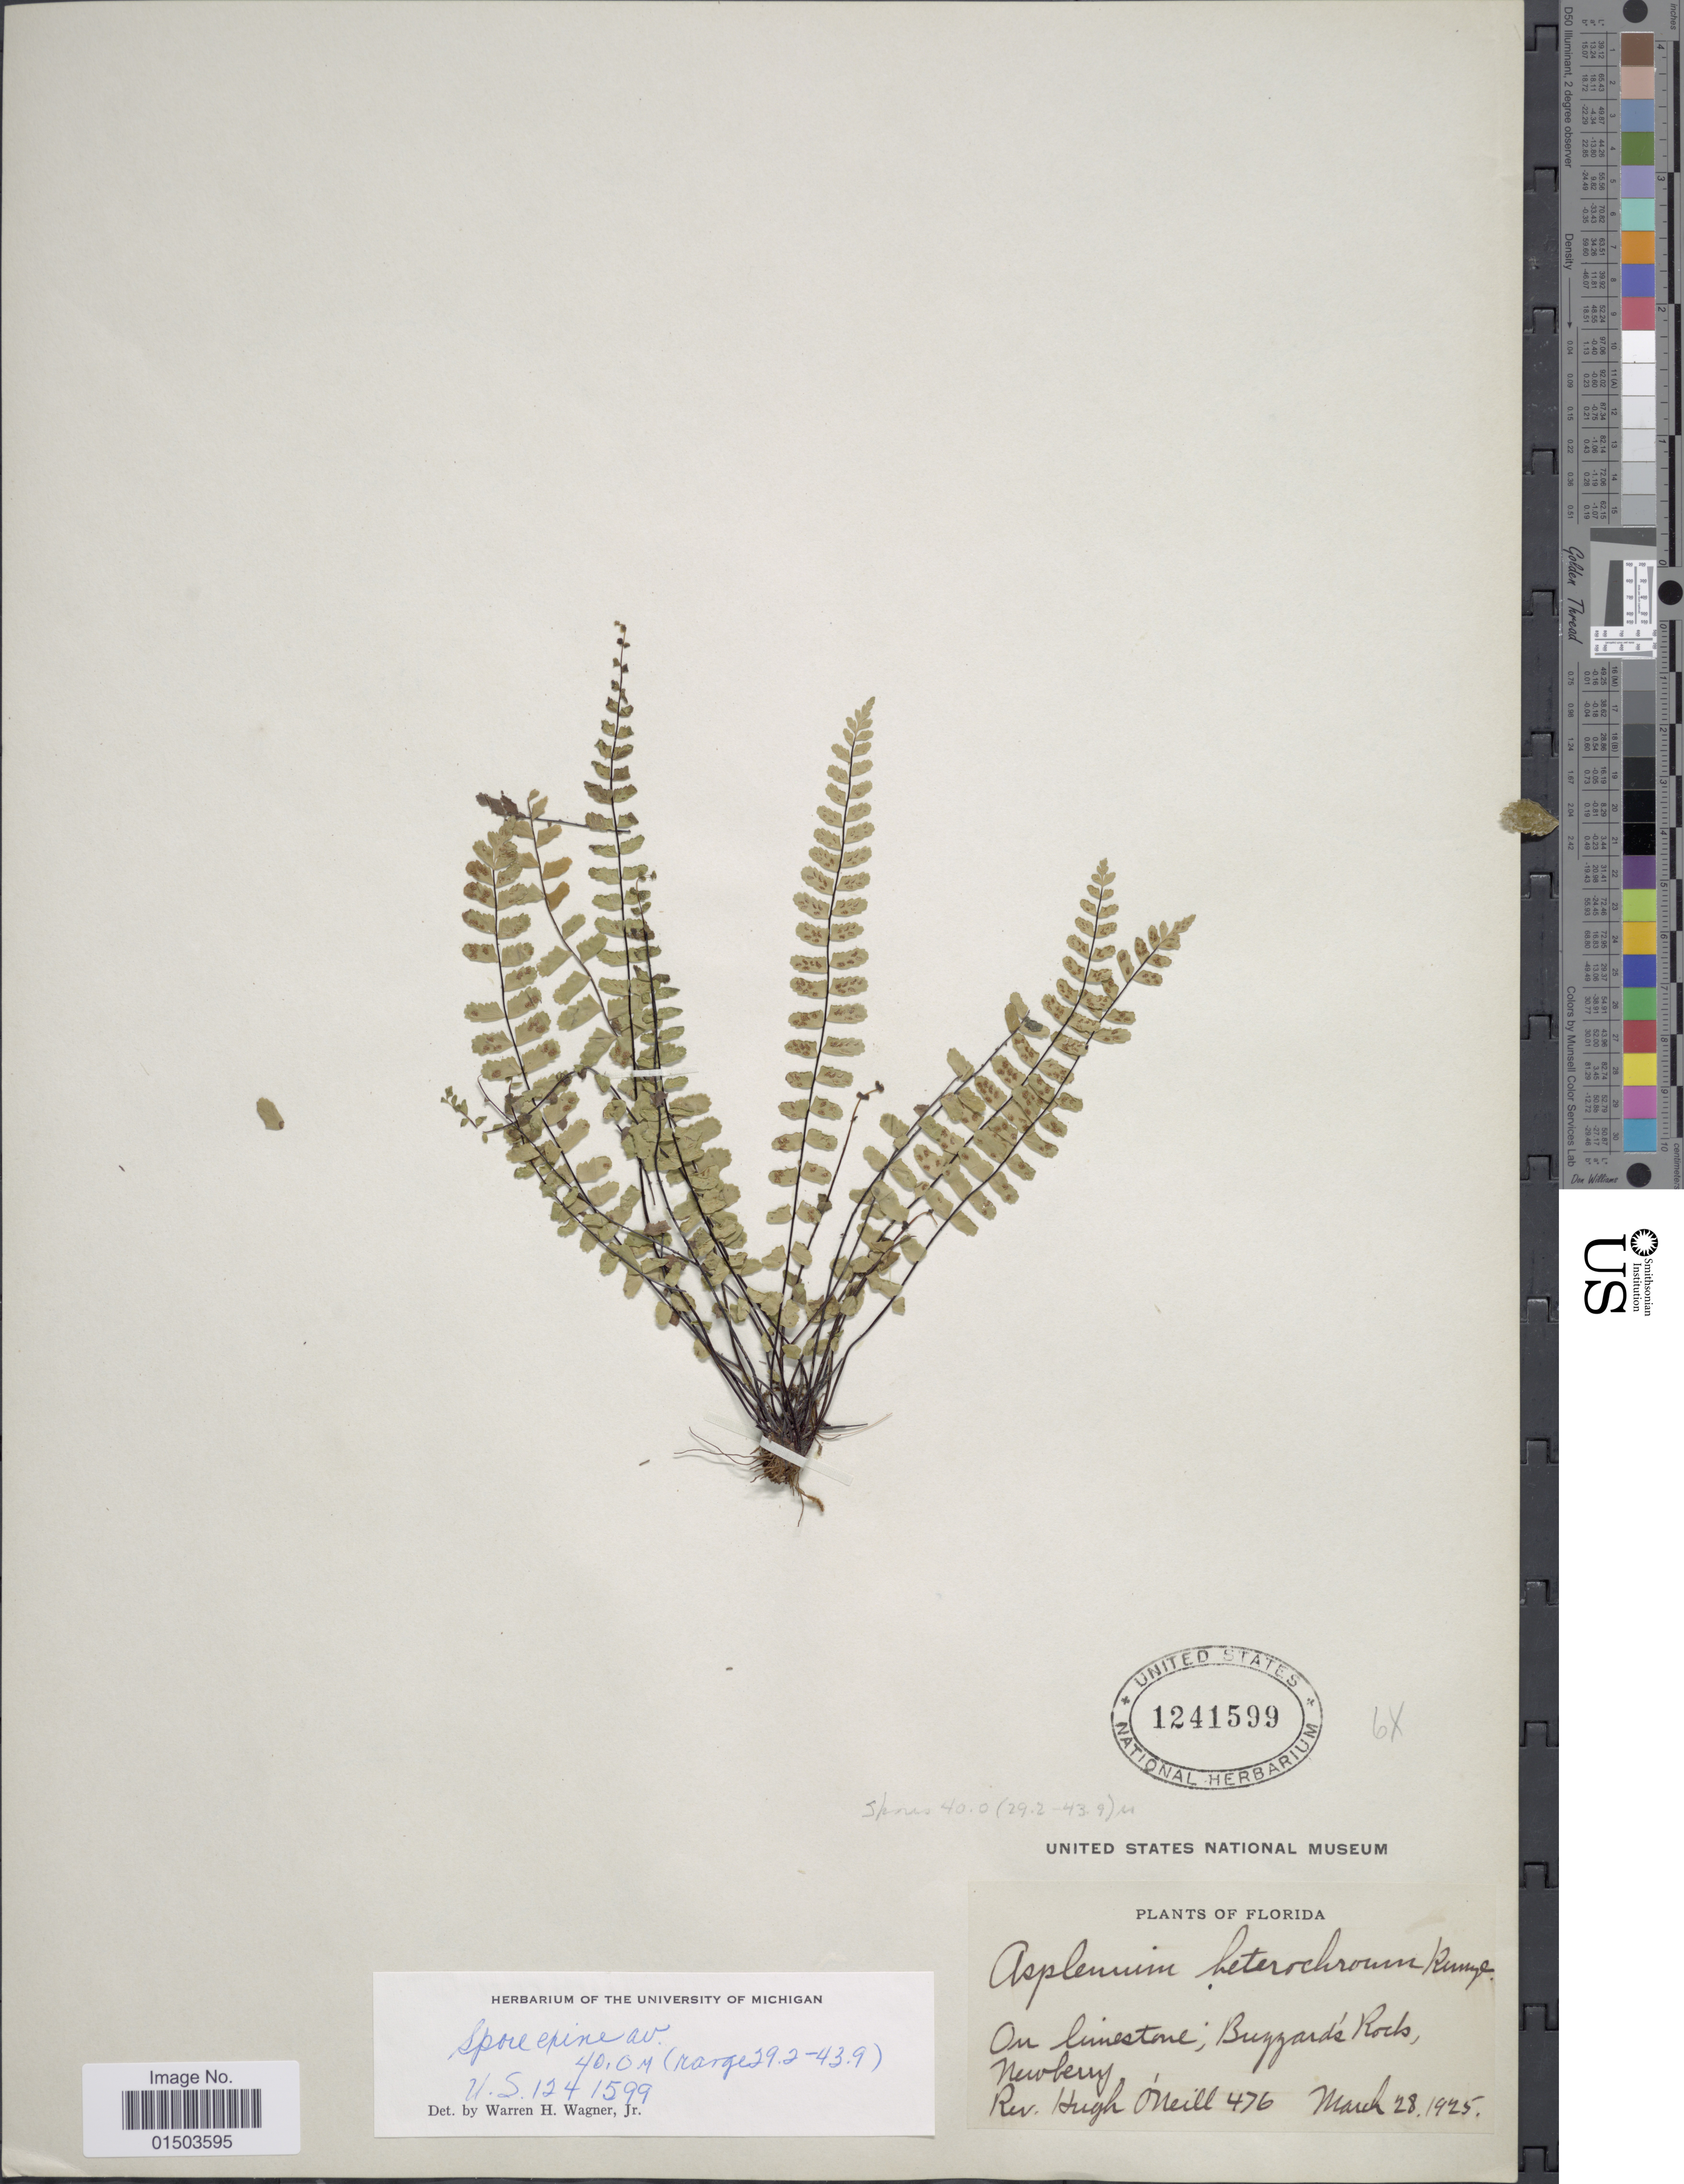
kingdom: Plantae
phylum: Tracheophyta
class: Polypodiopsida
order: Polypodiales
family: Aspleniaceae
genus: Asplenium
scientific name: Asplenium heterochroum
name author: Kunze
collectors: H. O'Neill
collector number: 476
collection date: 1925-03-28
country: United States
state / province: Florida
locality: Florida, On limestone; Buzzards' Rocks, Newberry.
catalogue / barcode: US 1241599